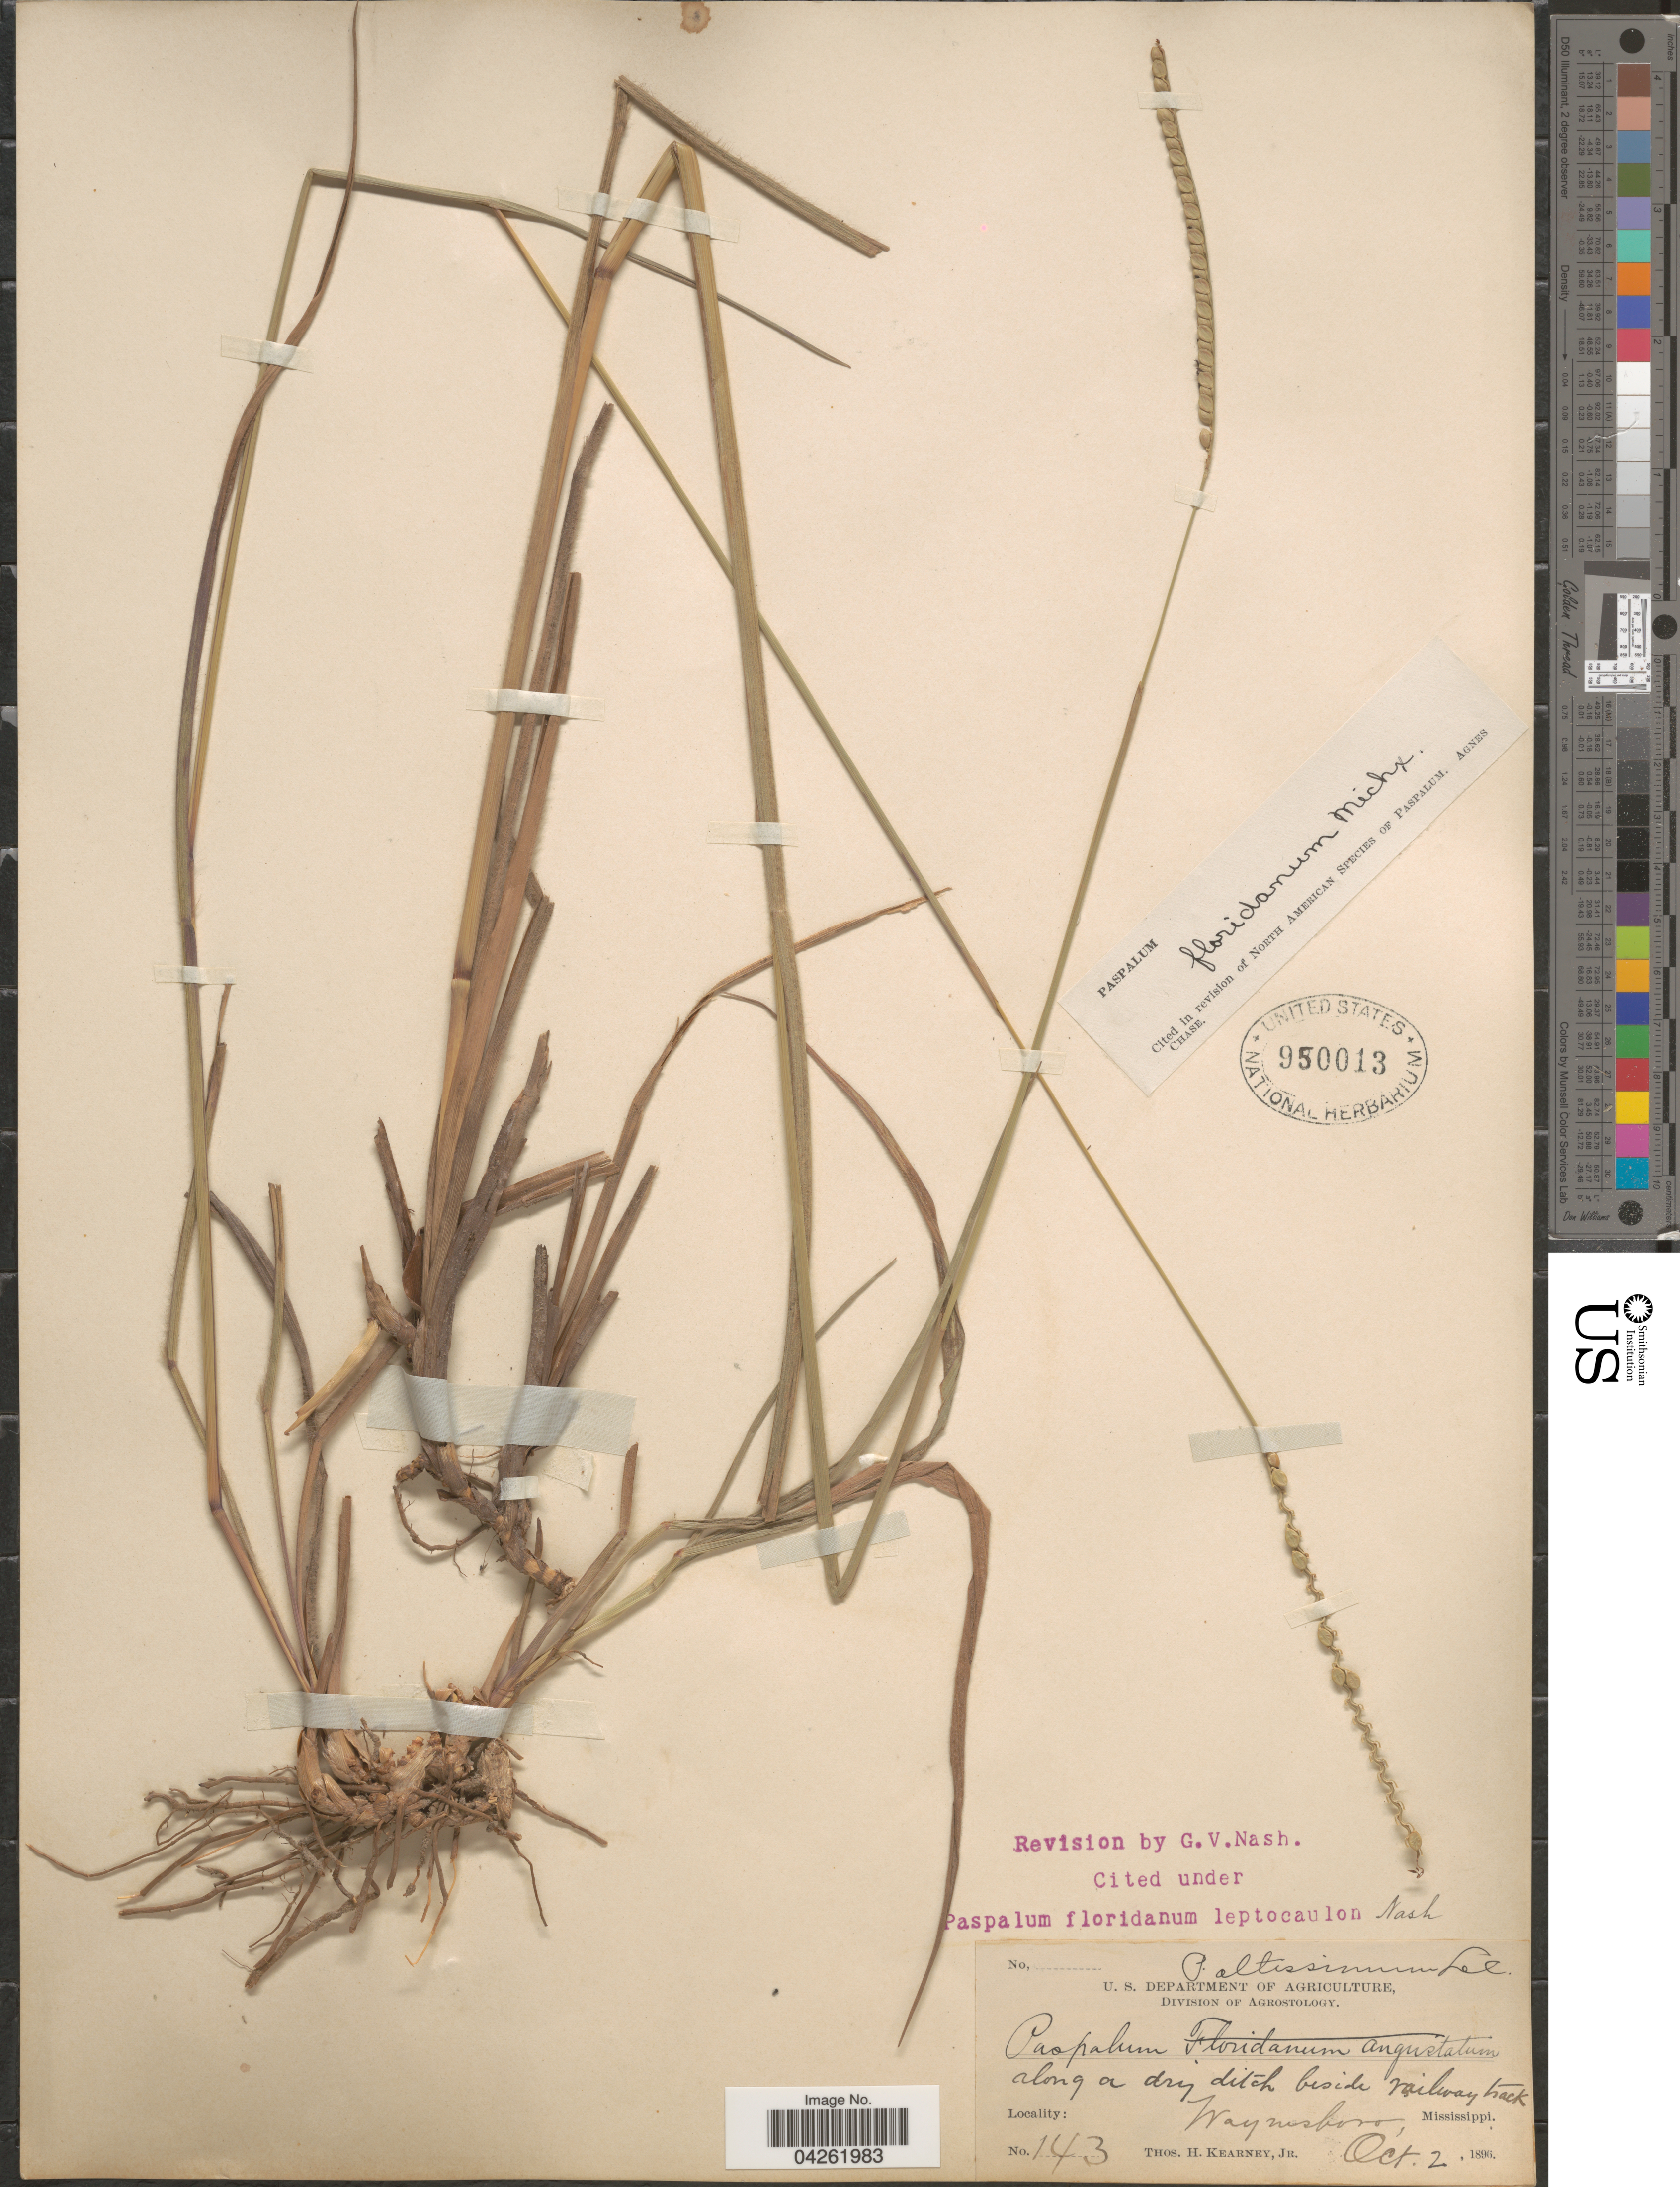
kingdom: Plantae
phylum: Tracheophyta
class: Liliopsida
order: Poales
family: Poaceae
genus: Paspalum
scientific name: Paspalum floridanum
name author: Michx.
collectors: T. H. Kearney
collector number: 143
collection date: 1896-10-02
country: United States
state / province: Mississippi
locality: Along a dry ditch beside railway track. Waynesboro.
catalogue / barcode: US 950013